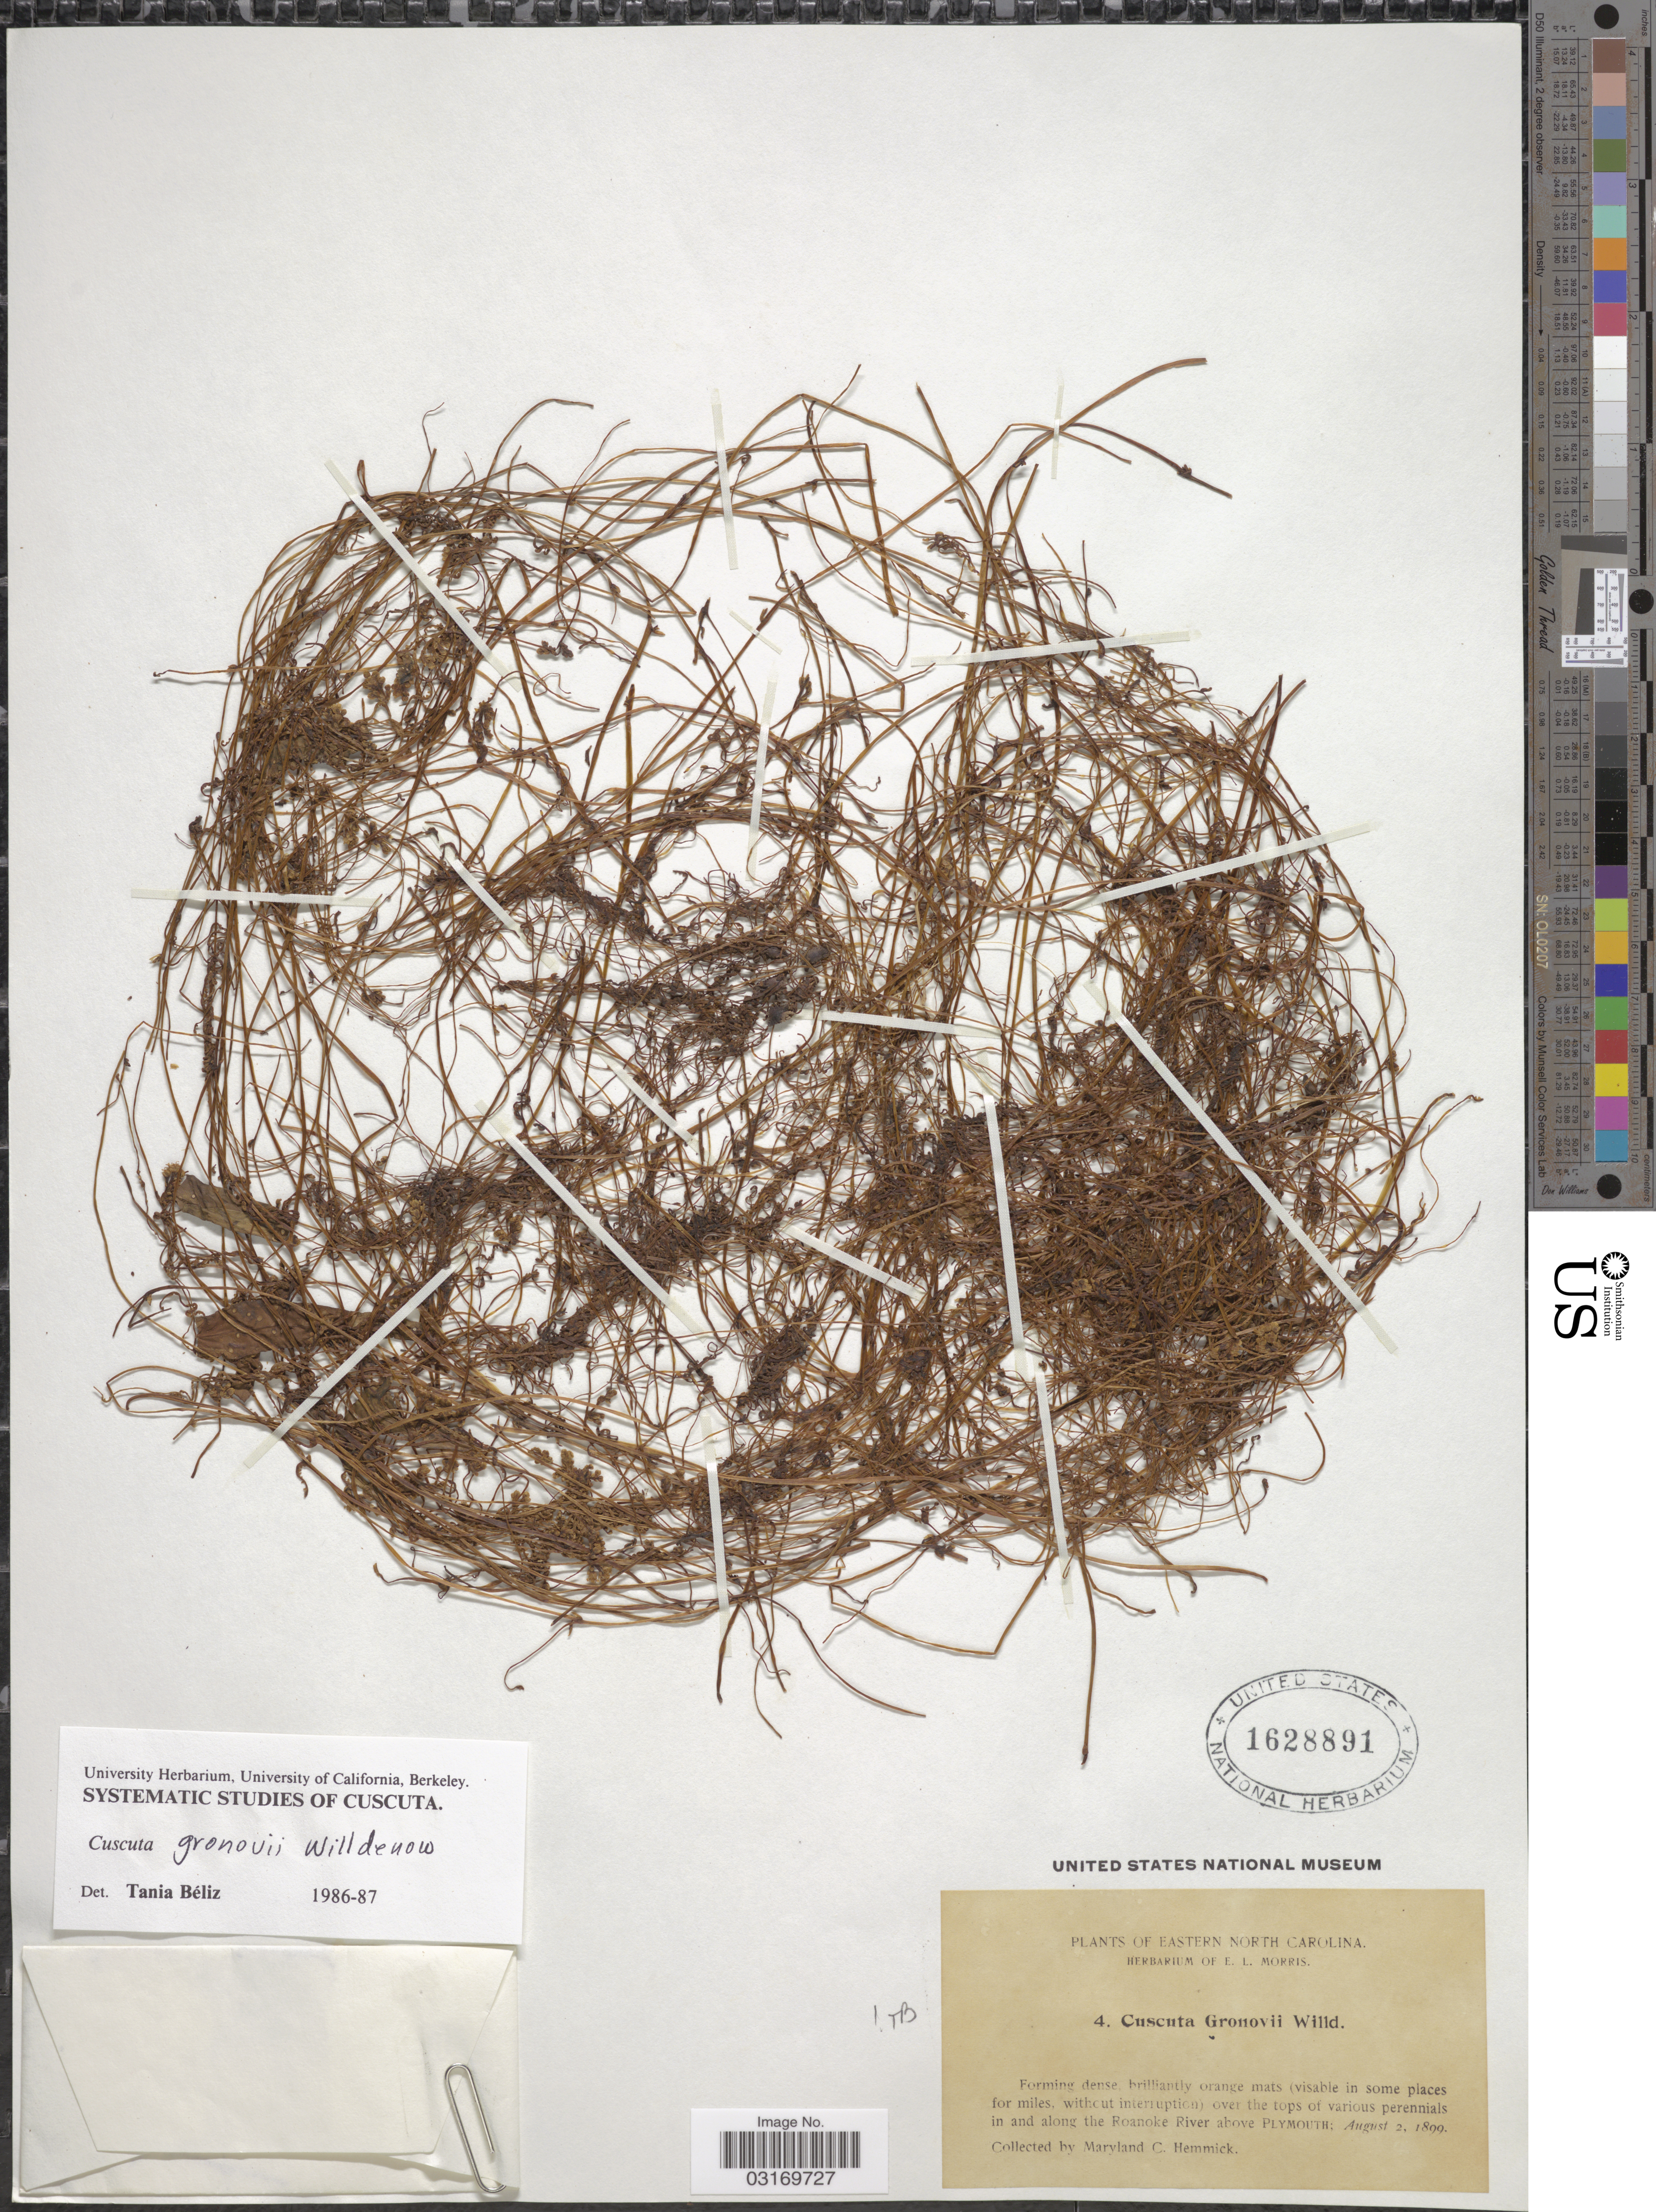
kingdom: Plantae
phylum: Tracheophyta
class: Magnoliopsida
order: Solanales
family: Convolvulaceae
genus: Cuscuta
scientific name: Cuscuta gronovii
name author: Willd. ex Schult.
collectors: M. Hemmick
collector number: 4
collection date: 1899-08-02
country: United States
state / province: North Carolina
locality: In and along the Roanoke River above Plymouth.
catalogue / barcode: US 1628891